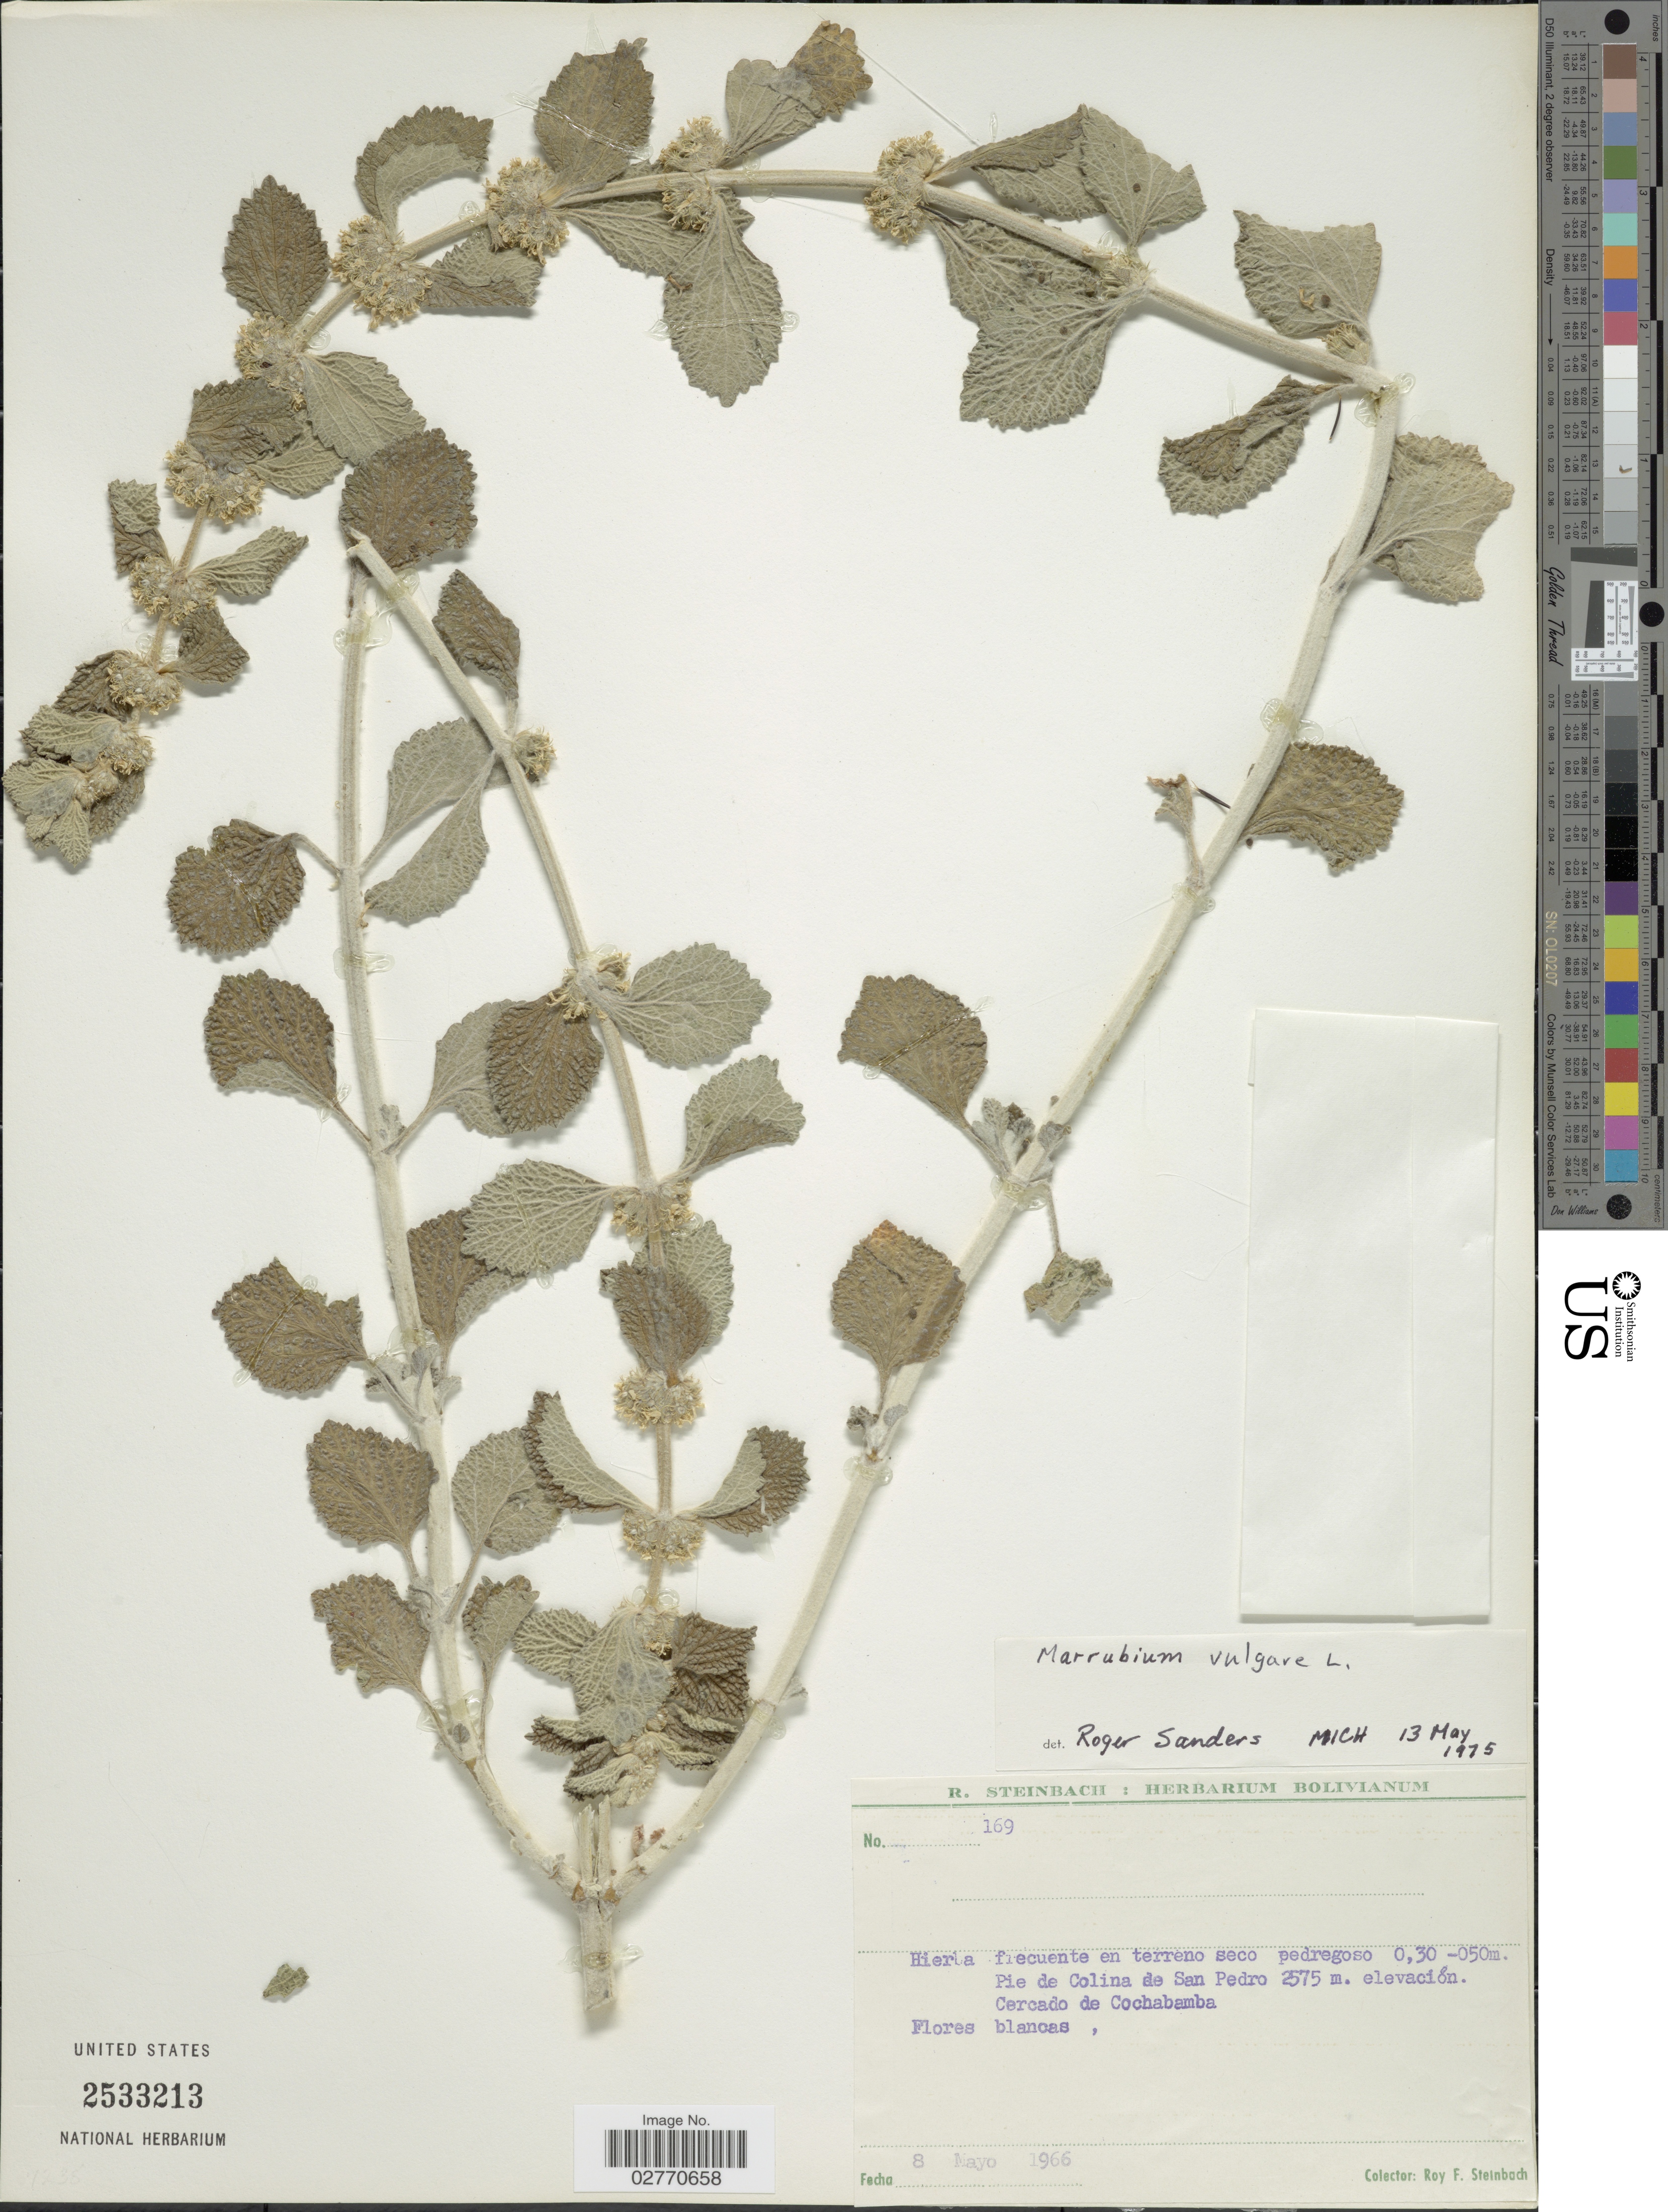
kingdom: Plantae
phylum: Tracheophyta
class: Magnoliopsida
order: Lamiales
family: Lamiaceae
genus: Marrubium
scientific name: Marrubium vulgare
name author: L.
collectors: R. F. Steinbach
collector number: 169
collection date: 1966-05-08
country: Bolivia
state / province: Cochabamba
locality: Pie de Collina de San Pedro.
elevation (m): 2575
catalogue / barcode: US 2533213